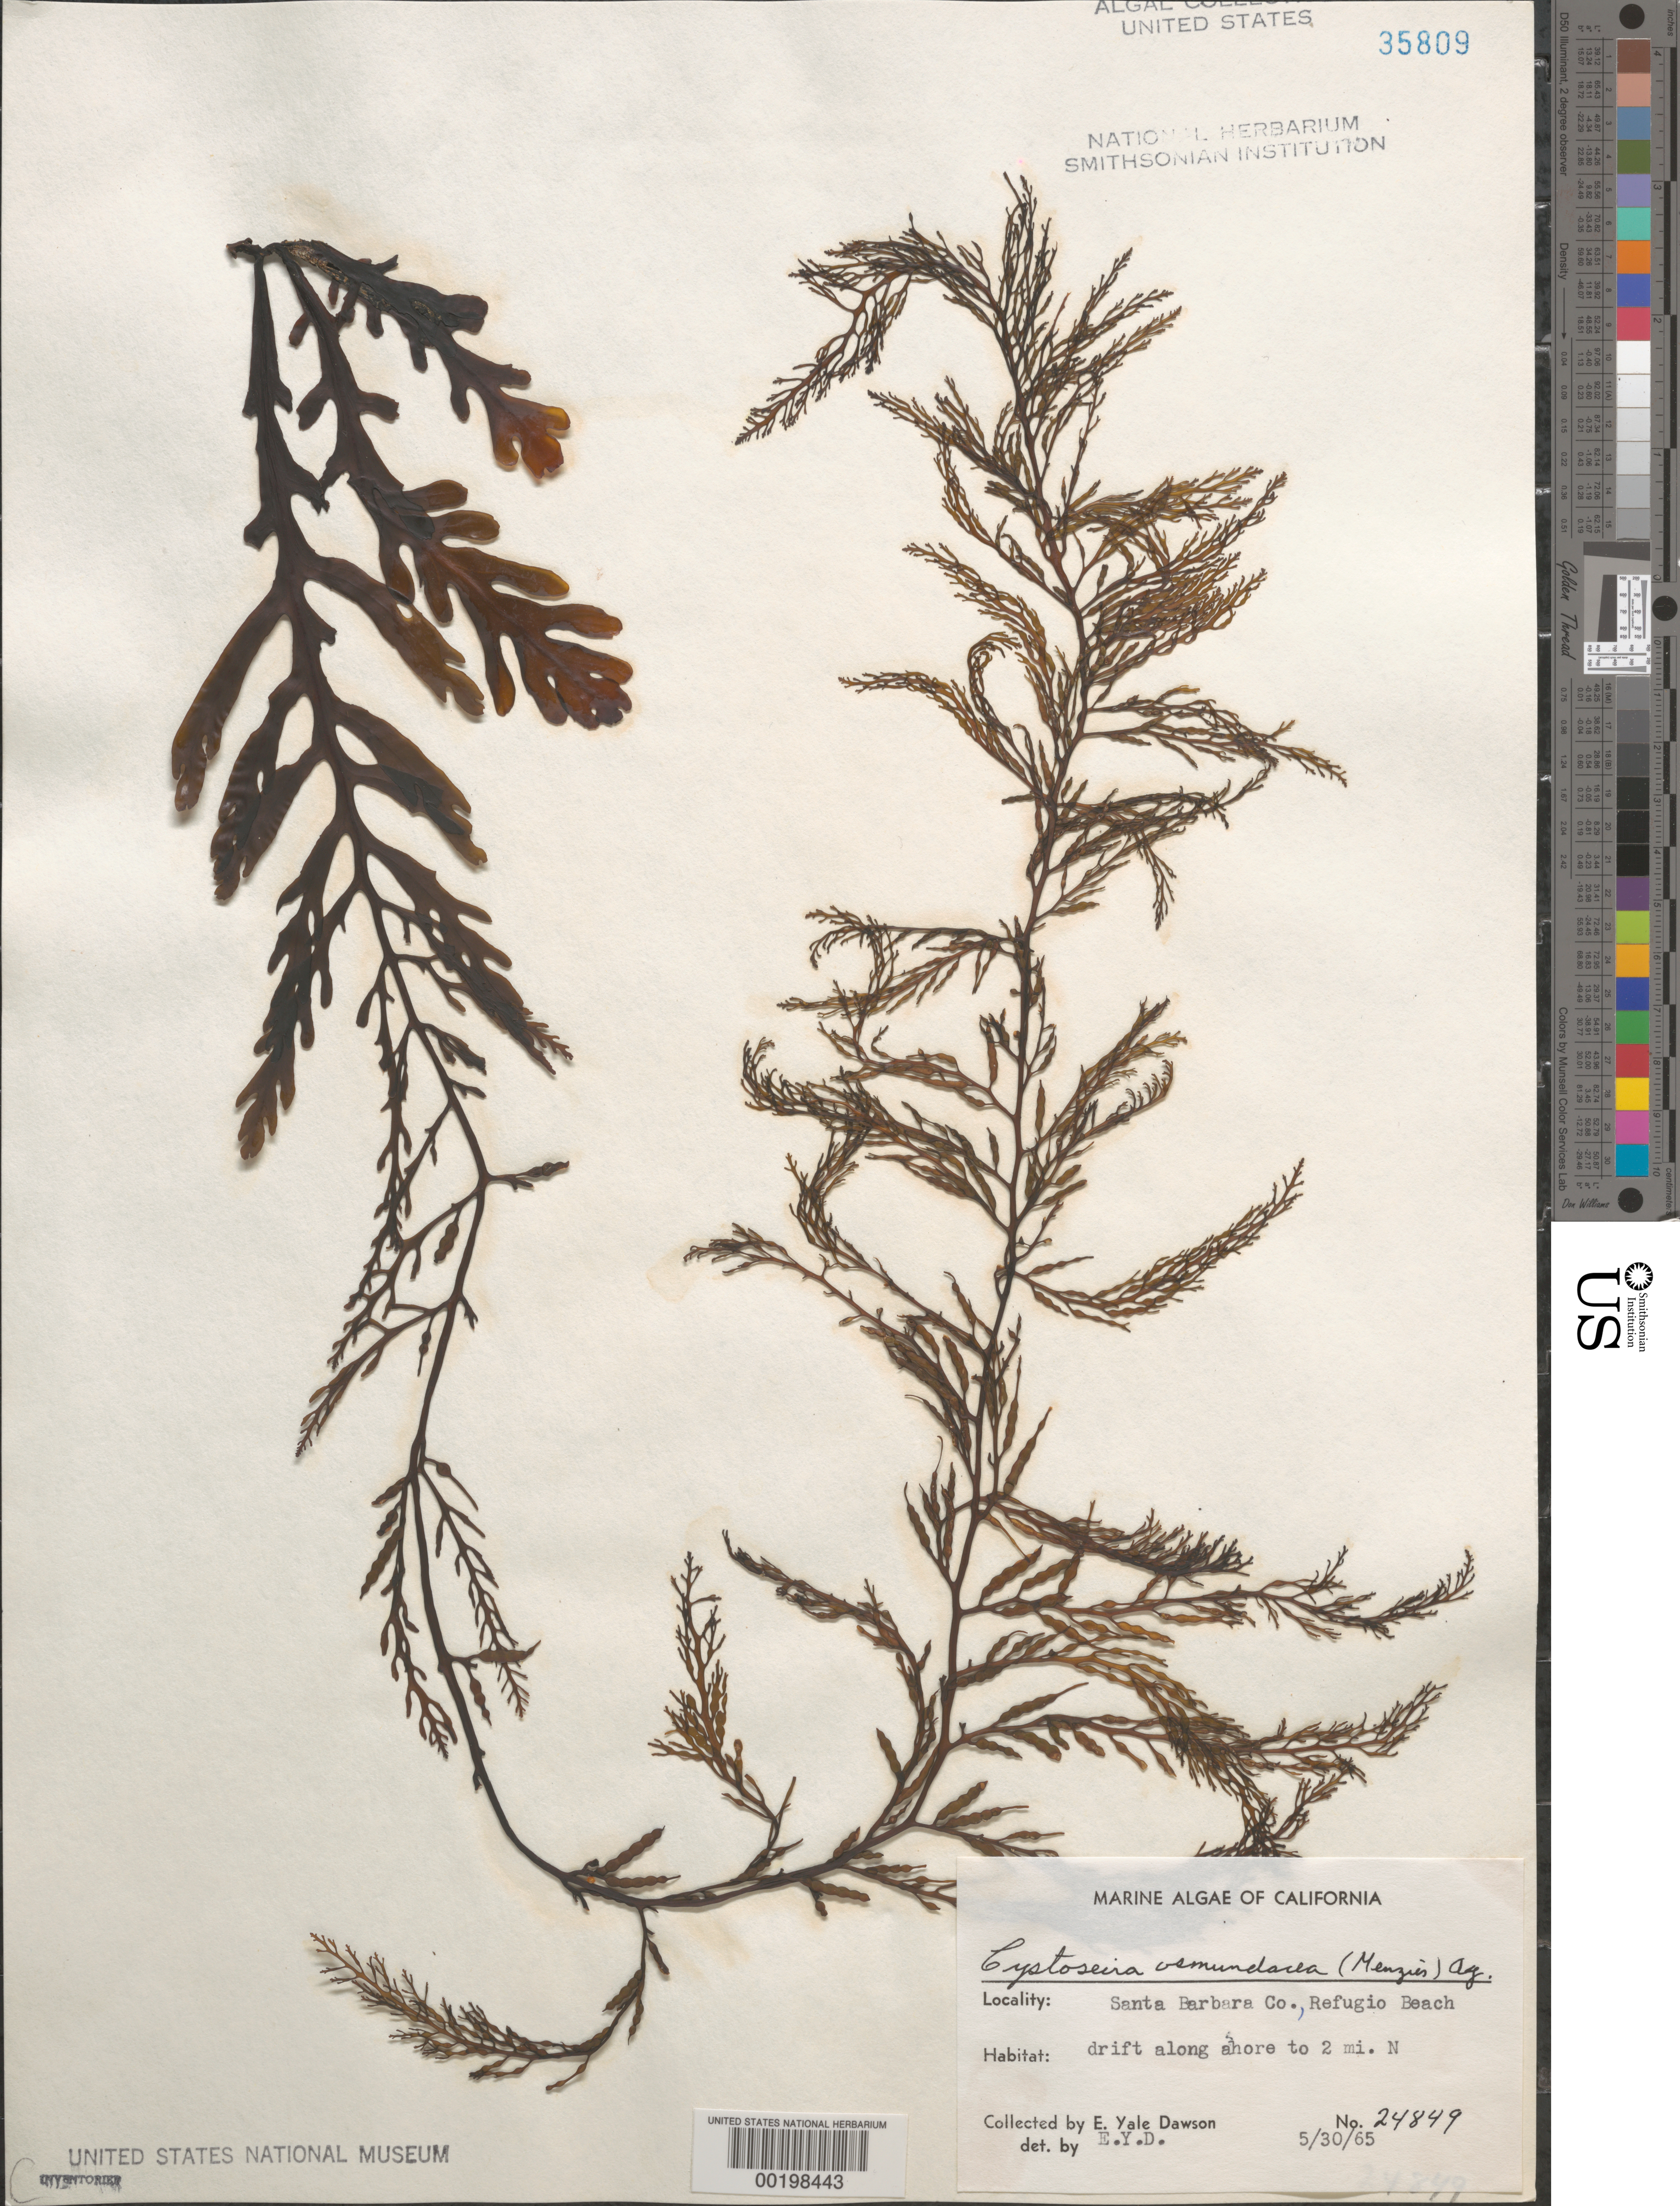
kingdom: Chromista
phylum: Ochrophyta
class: Phaeophyceae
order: Fucales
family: Sargassaceae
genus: Cystoseira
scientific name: Cystoseira osmundacea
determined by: Dawson, E. Y.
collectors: E. Y. Dawson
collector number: EYD 24849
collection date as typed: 30 May 1965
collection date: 1965-05-30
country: United States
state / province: California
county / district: Santa Barbara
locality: Refugio Beach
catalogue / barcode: US 35809